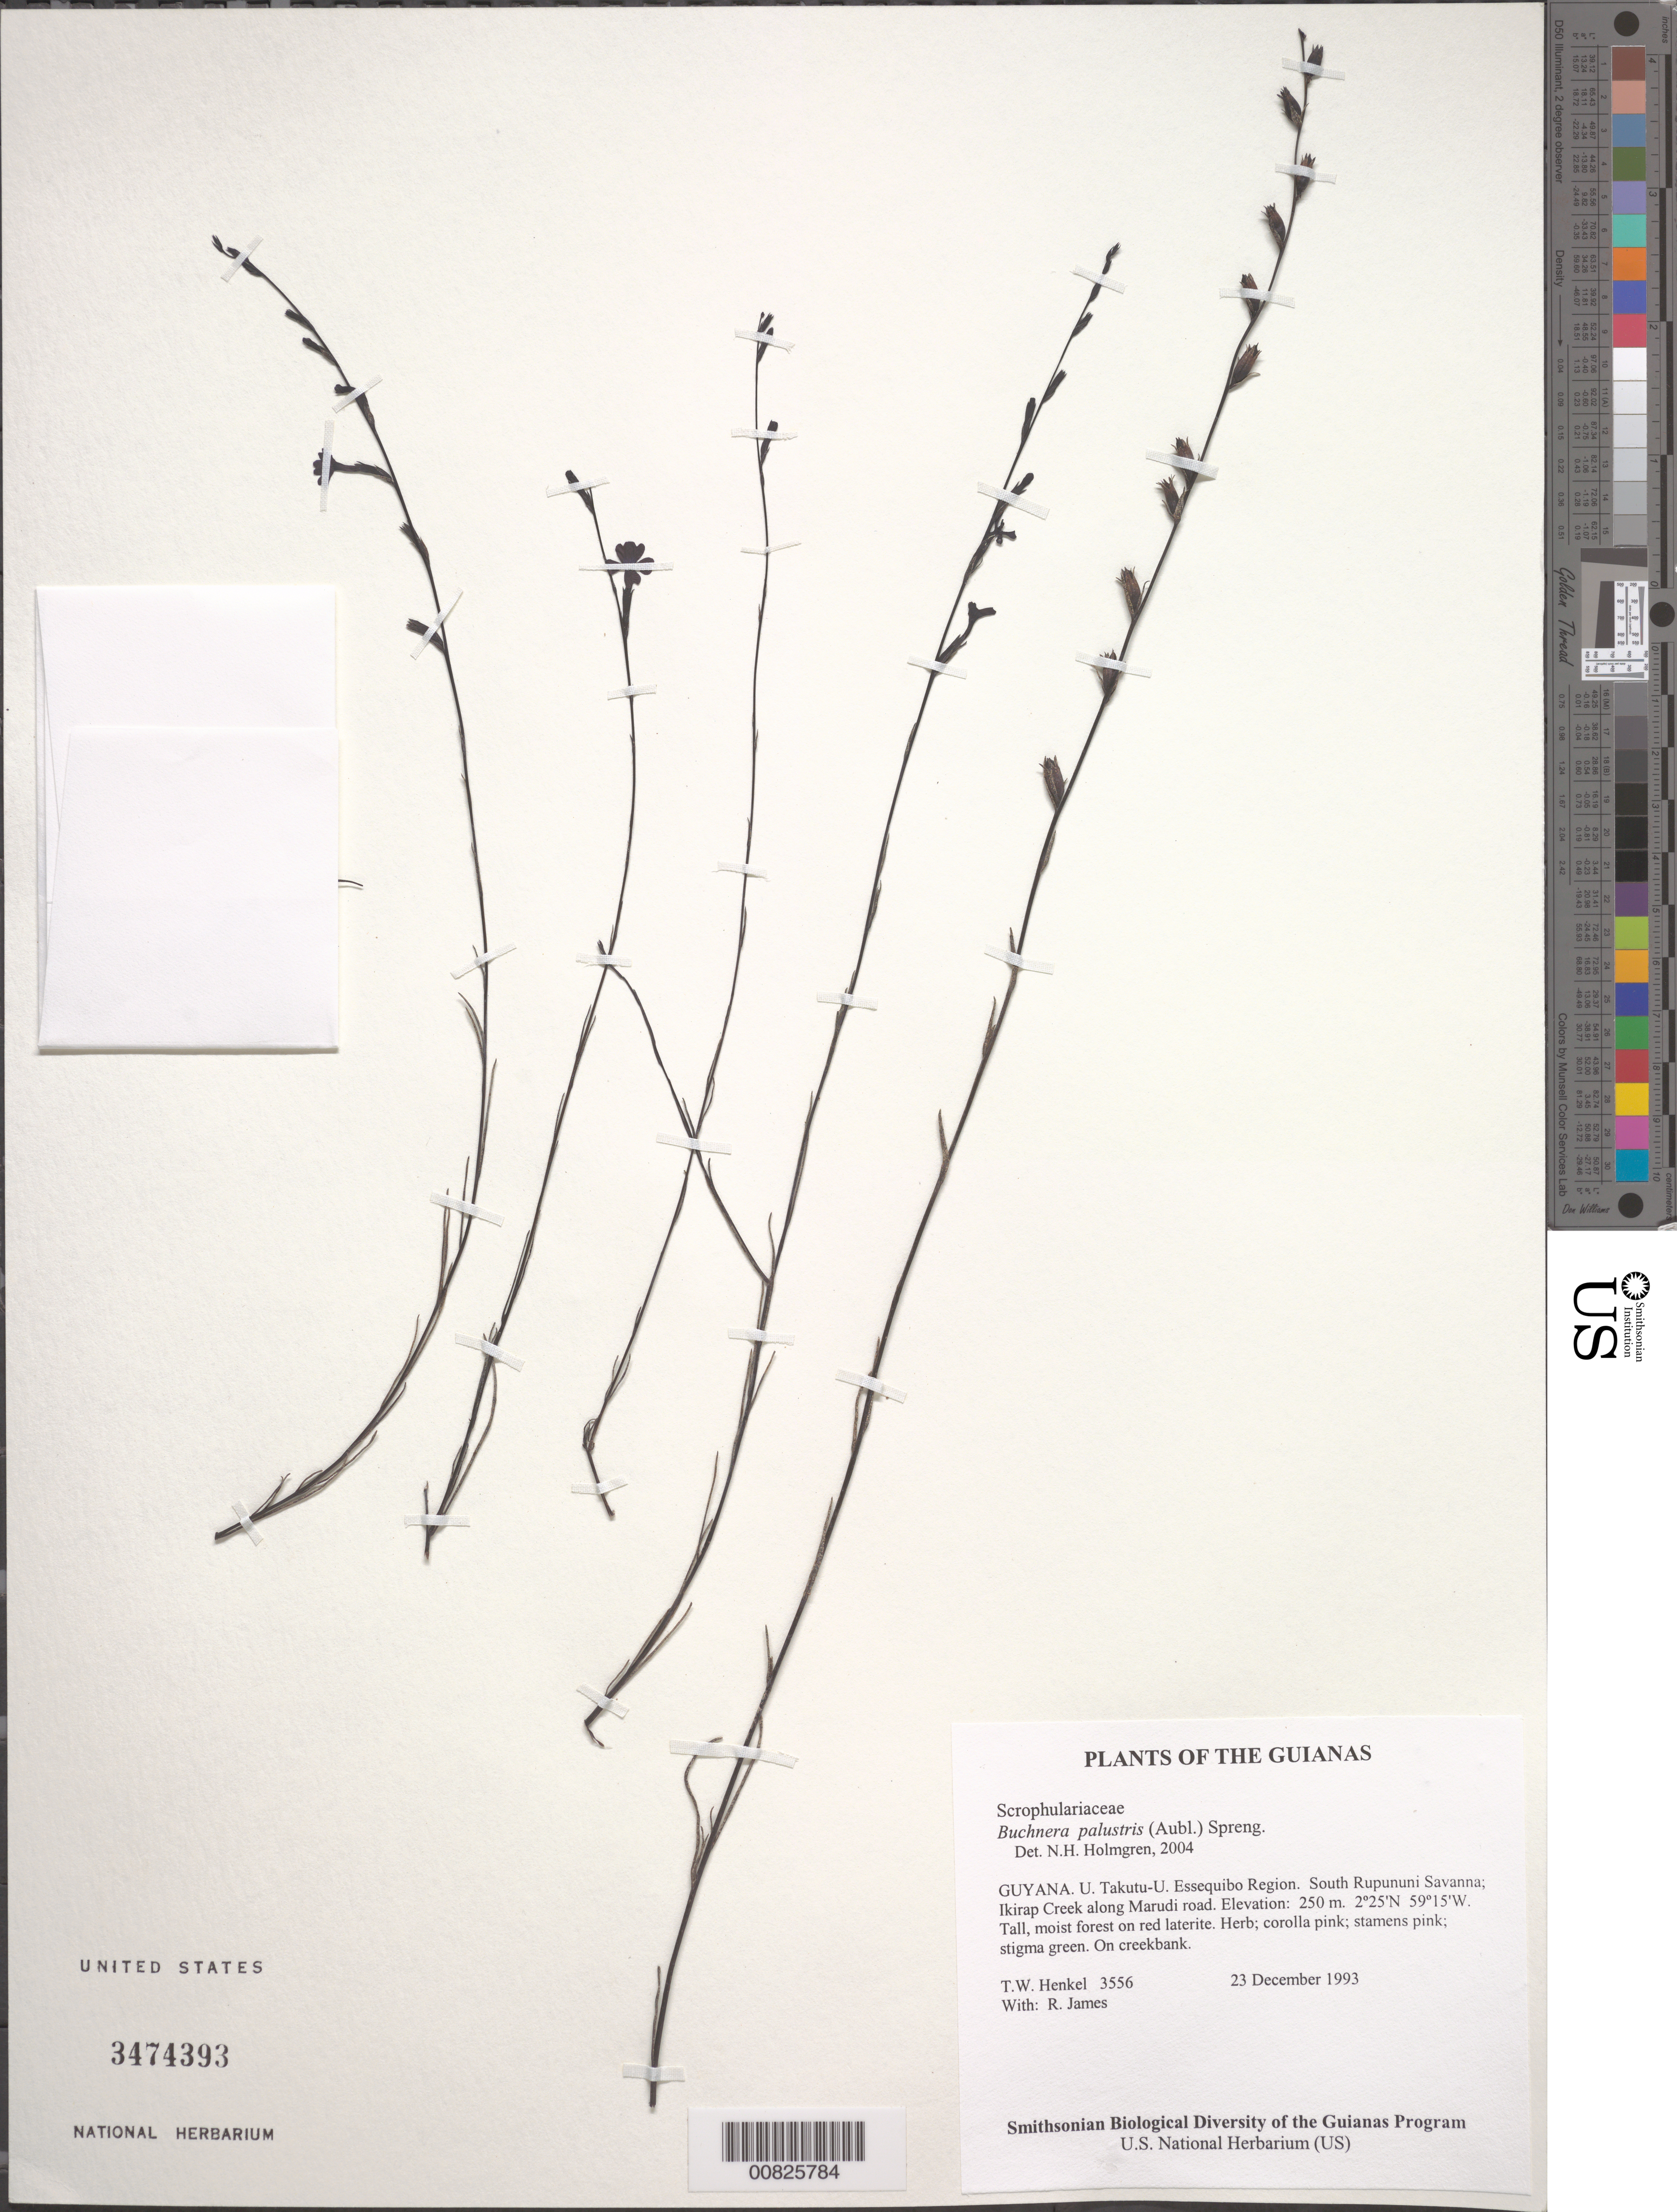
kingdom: Plantae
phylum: Tracheophyta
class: Magnoliopsida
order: Lamiales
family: Orobanchaceae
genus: Buchnera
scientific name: Buchnera palustris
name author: (Aubl.) Spreng.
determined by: Holmgren, N. H., (NY), New York Botanical Garden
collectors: T. Henkel & R. James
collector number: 3556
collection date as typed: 23 December 1993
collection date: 1993-12-23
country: Guyana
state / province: U. Takutu-U. Essequibo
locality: South Rupununi Savanna; Ikirap Creek along Marudi road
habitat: Tall, moist forest on red laterite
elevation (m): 250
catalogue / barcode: US 3474393